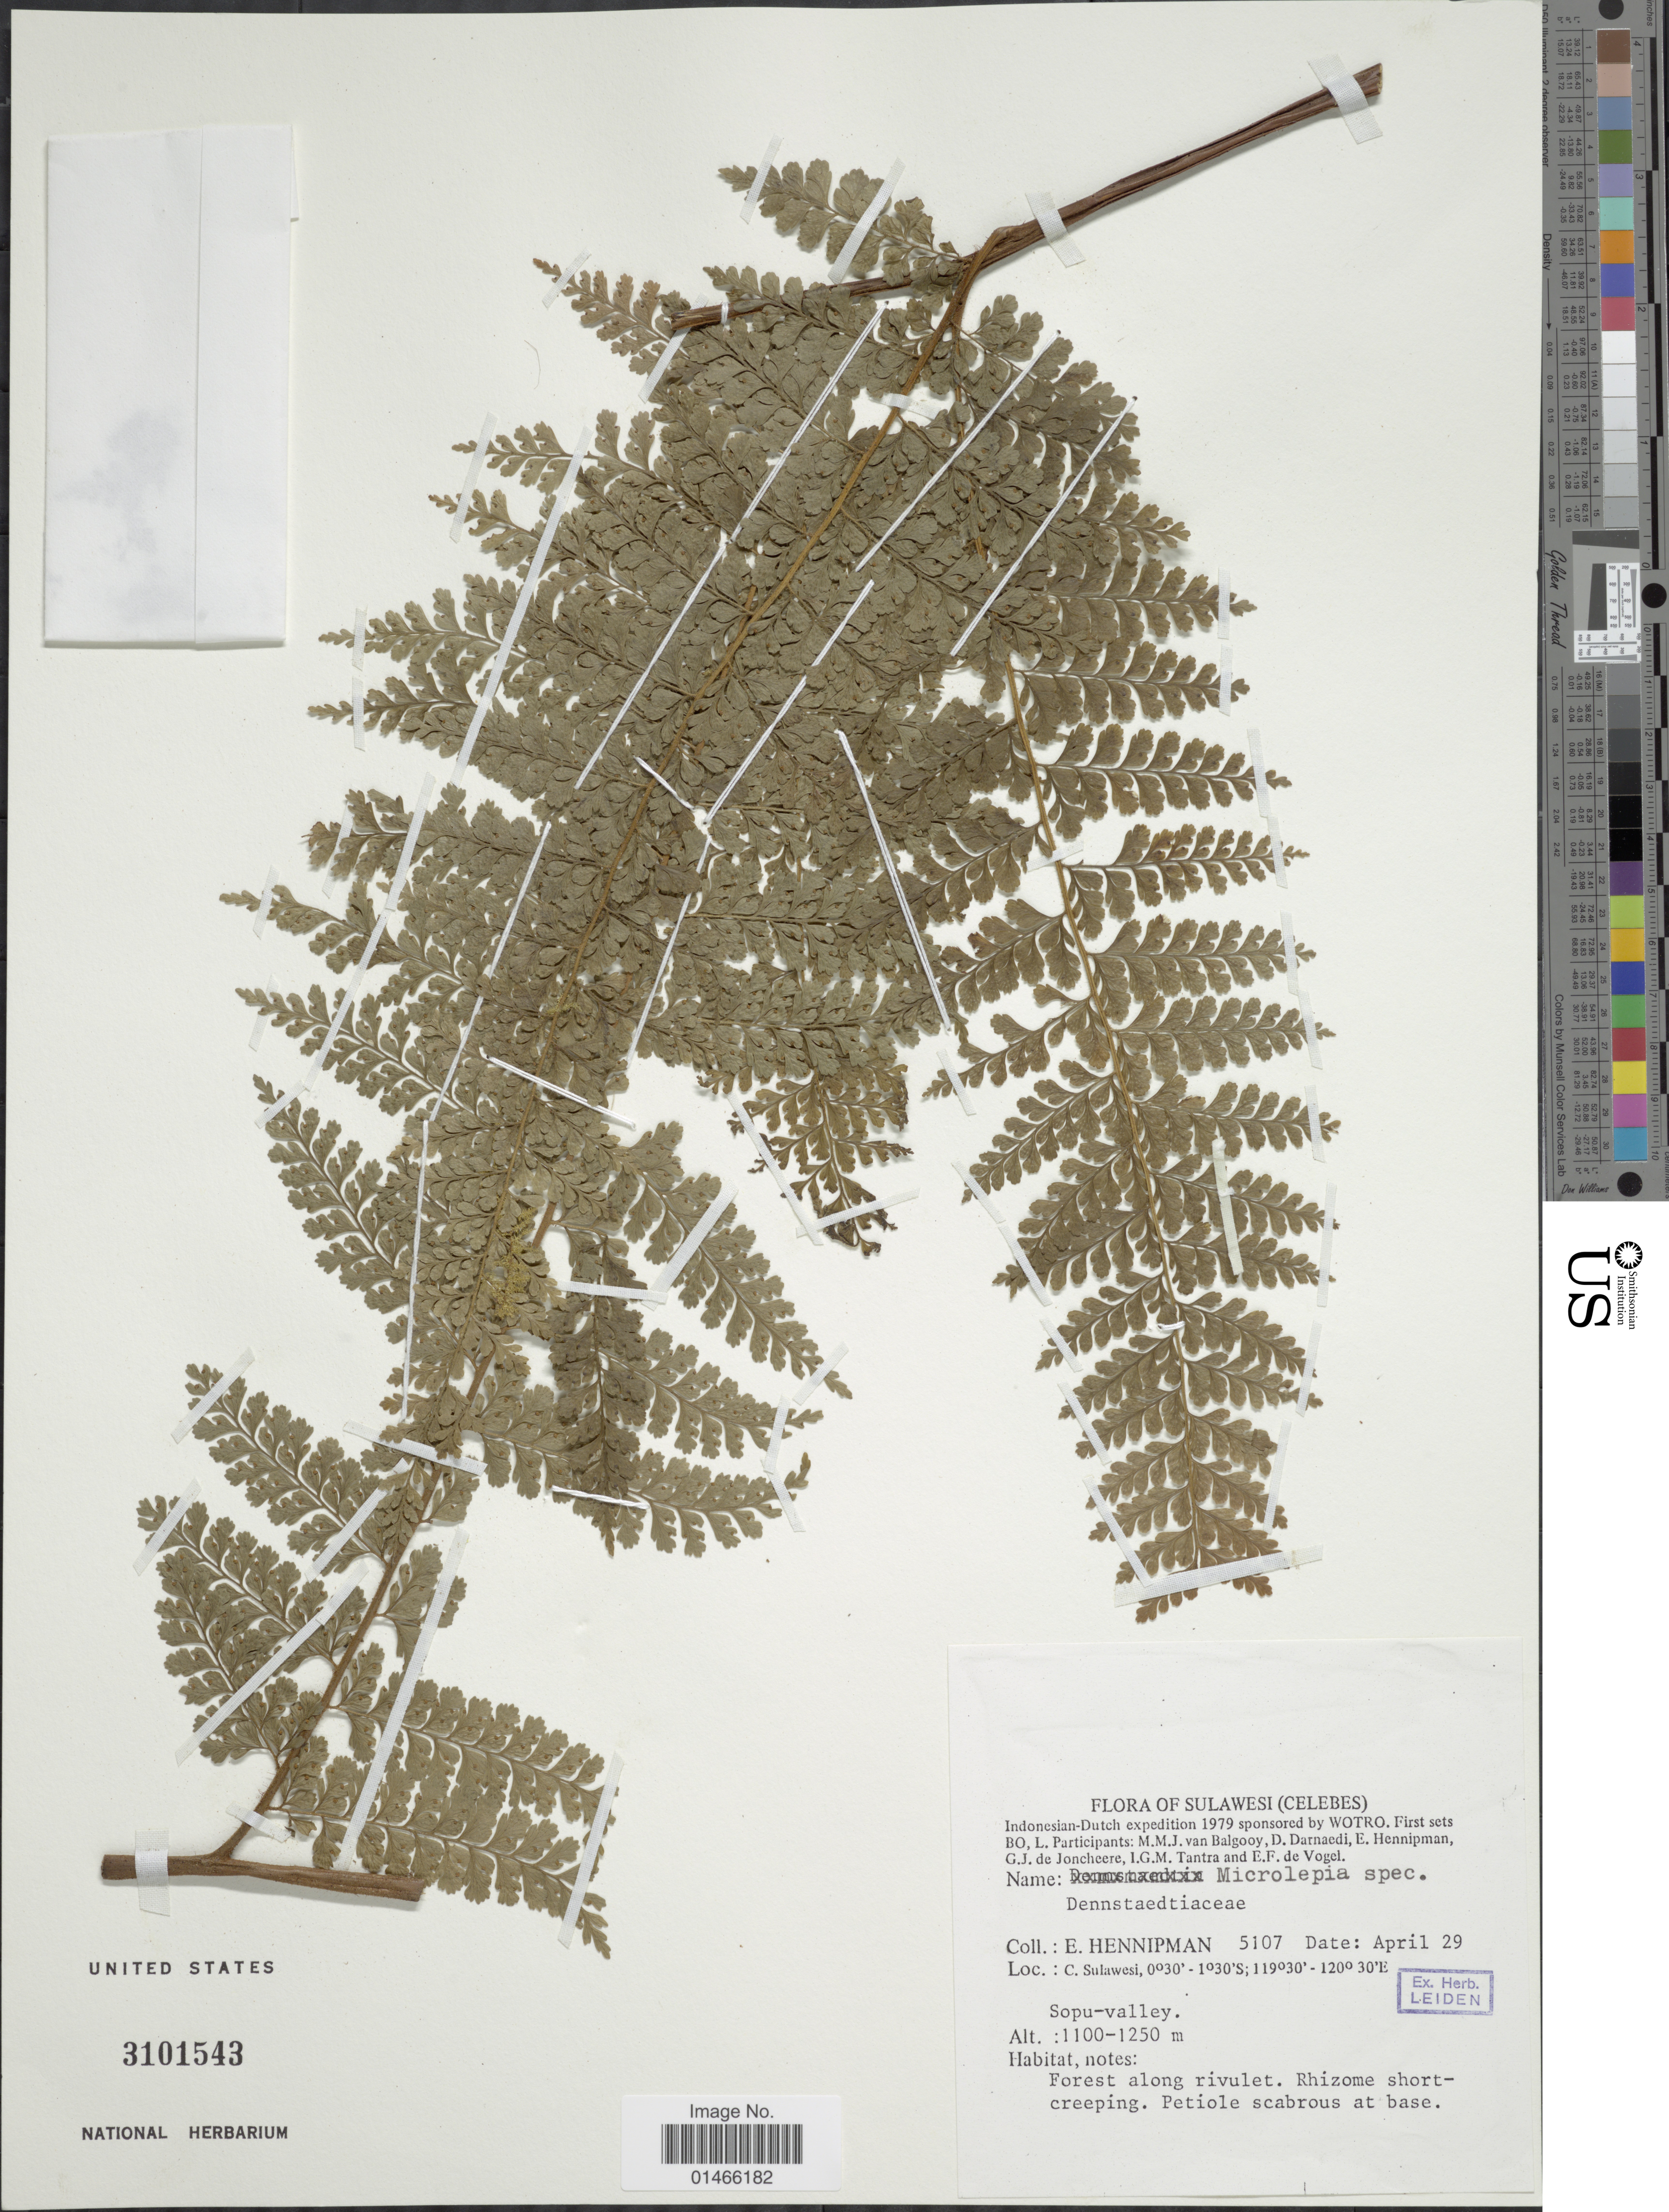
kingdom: Plantae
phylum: Tracheophyta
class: Polypodiopsida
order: Polypodiales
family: Dennstaedtiaceae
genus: Microlepia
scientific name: Microlepia sp.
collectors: E. Hennipman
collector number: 5107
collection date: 1979-04-29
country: Indonesia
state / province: Sulawesi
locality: Celebes. C. Sulawesi. Sopu-valley.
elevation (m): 1100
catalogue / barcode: US 3101543